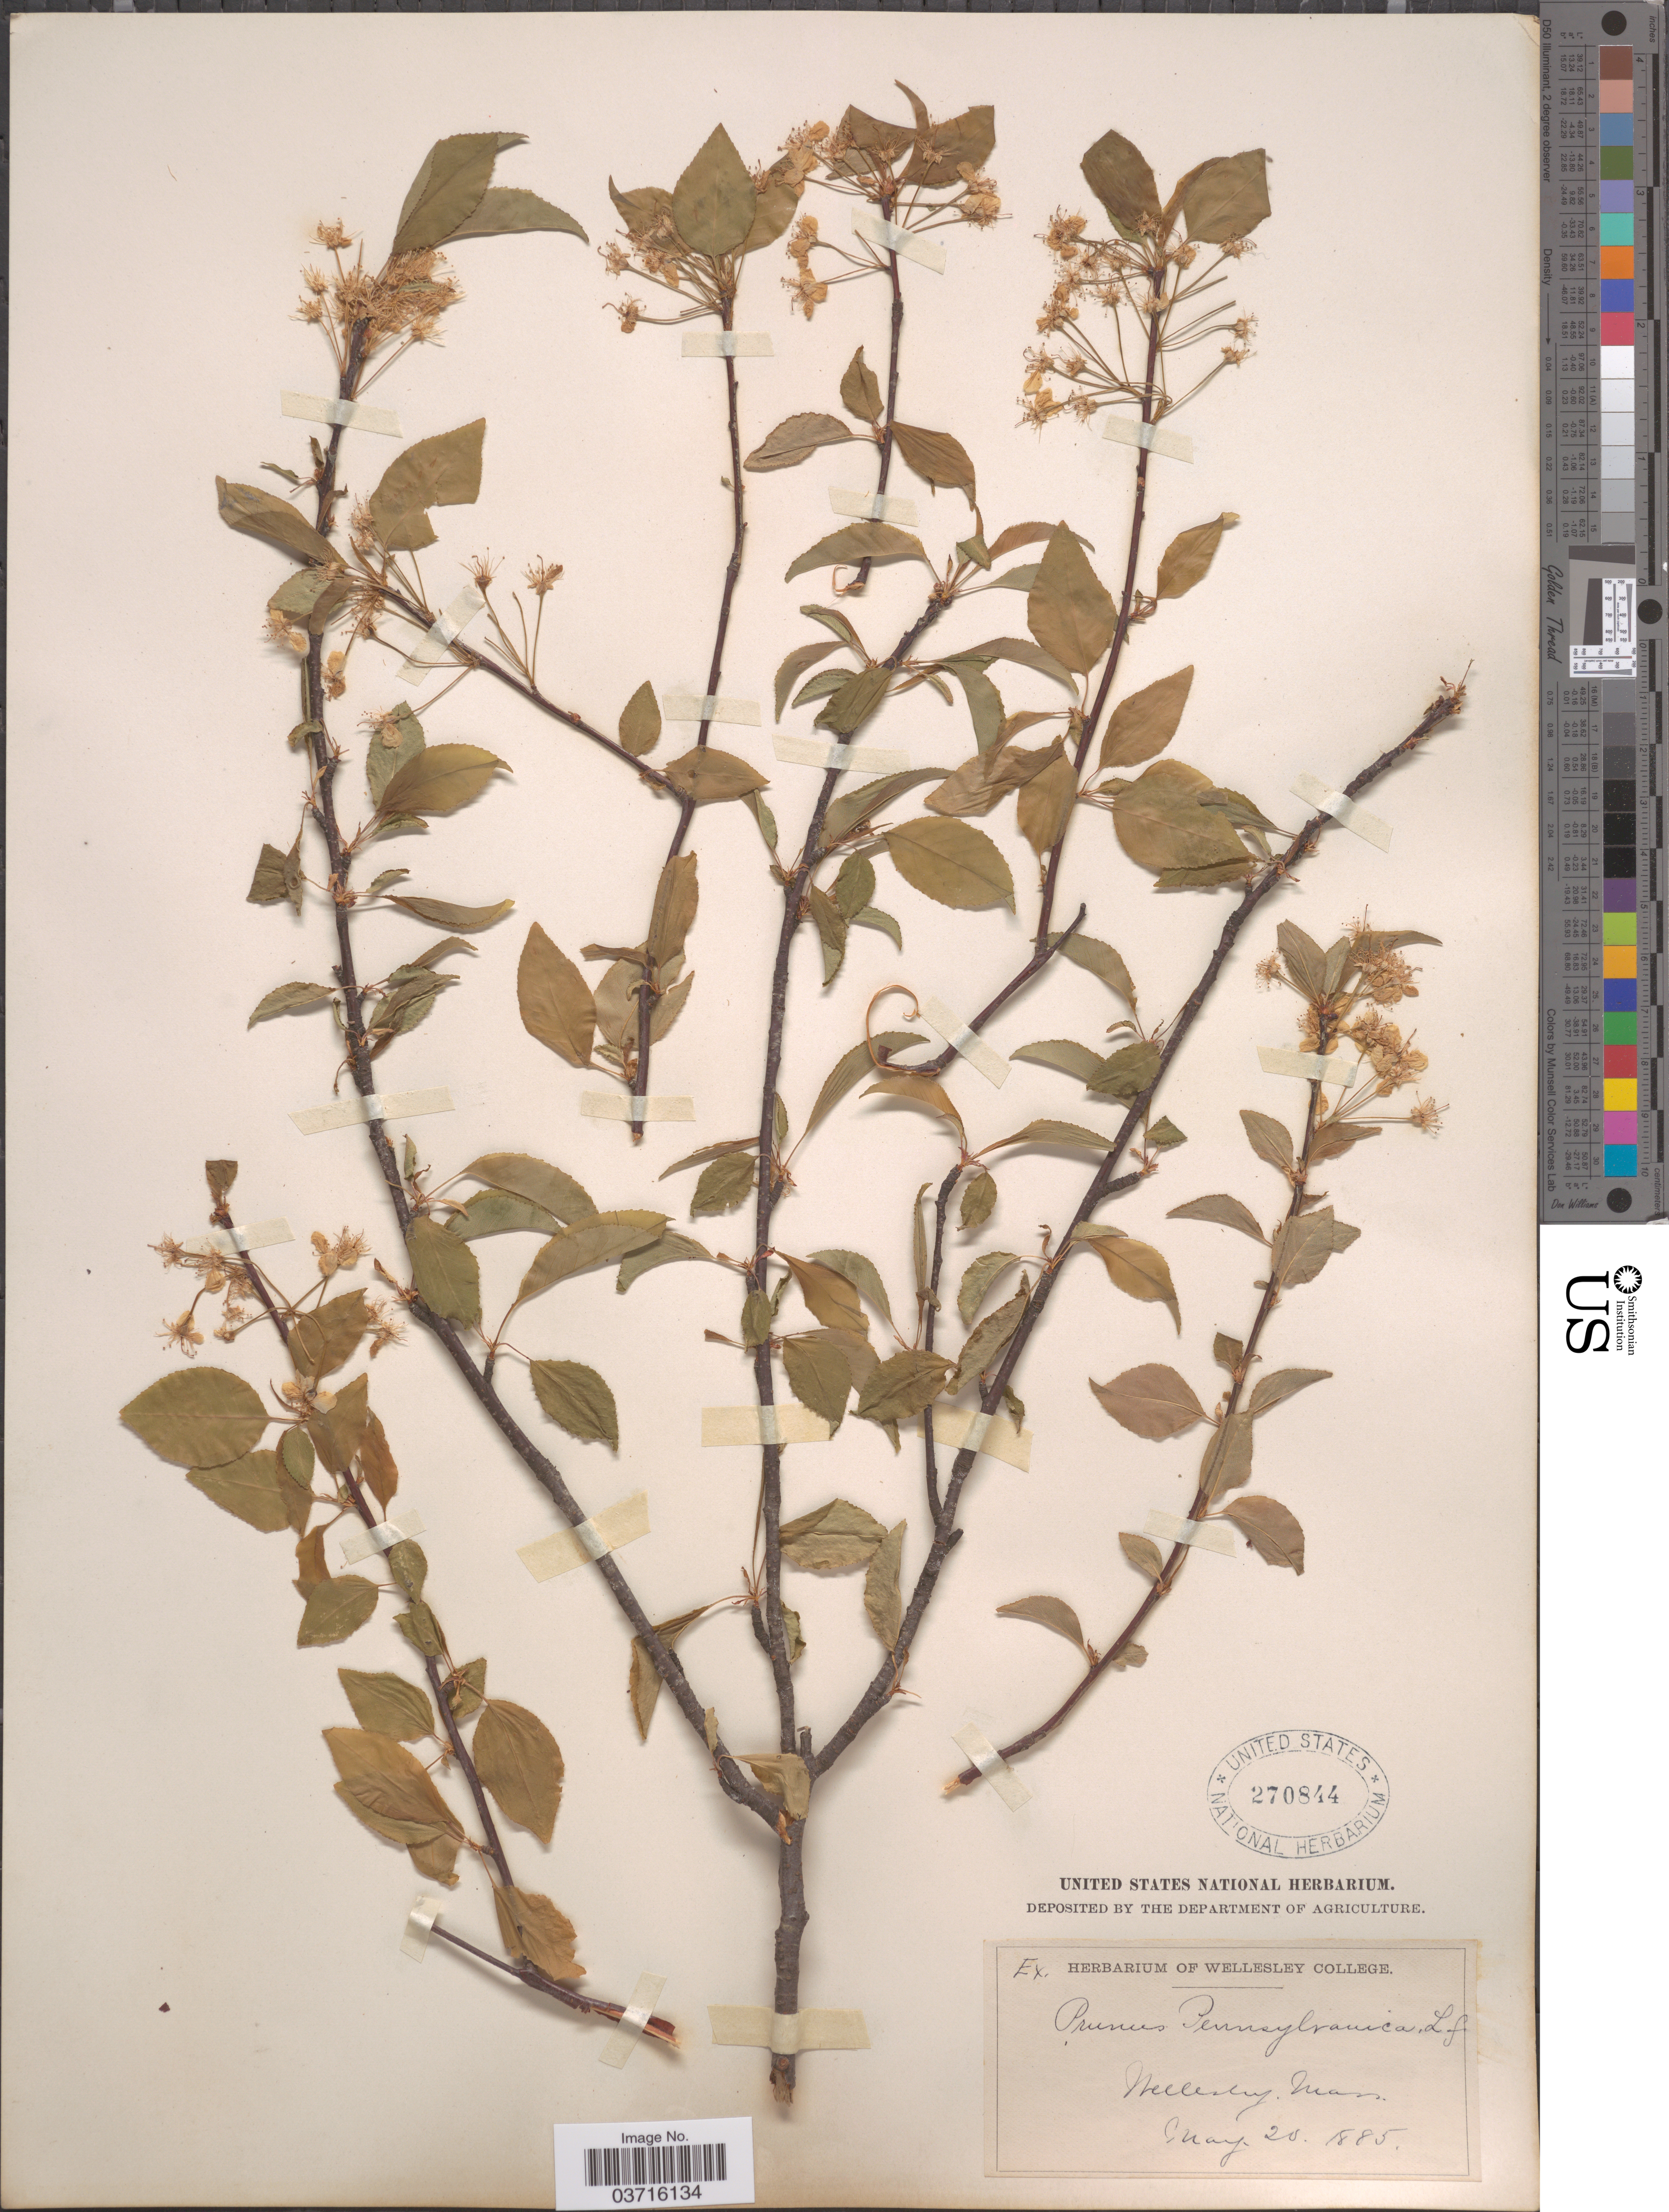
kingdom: Plantae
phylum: Tracheophyta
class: Magnoliopsida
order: Rosales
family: Rosaceae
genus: Prunus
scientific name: Prunus pensylvanica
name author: L. f.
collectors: ex herb. Wellesley College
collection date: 1885-05-20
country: United States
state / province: Massachusetts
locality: Wellesley.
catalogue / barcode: US 270844